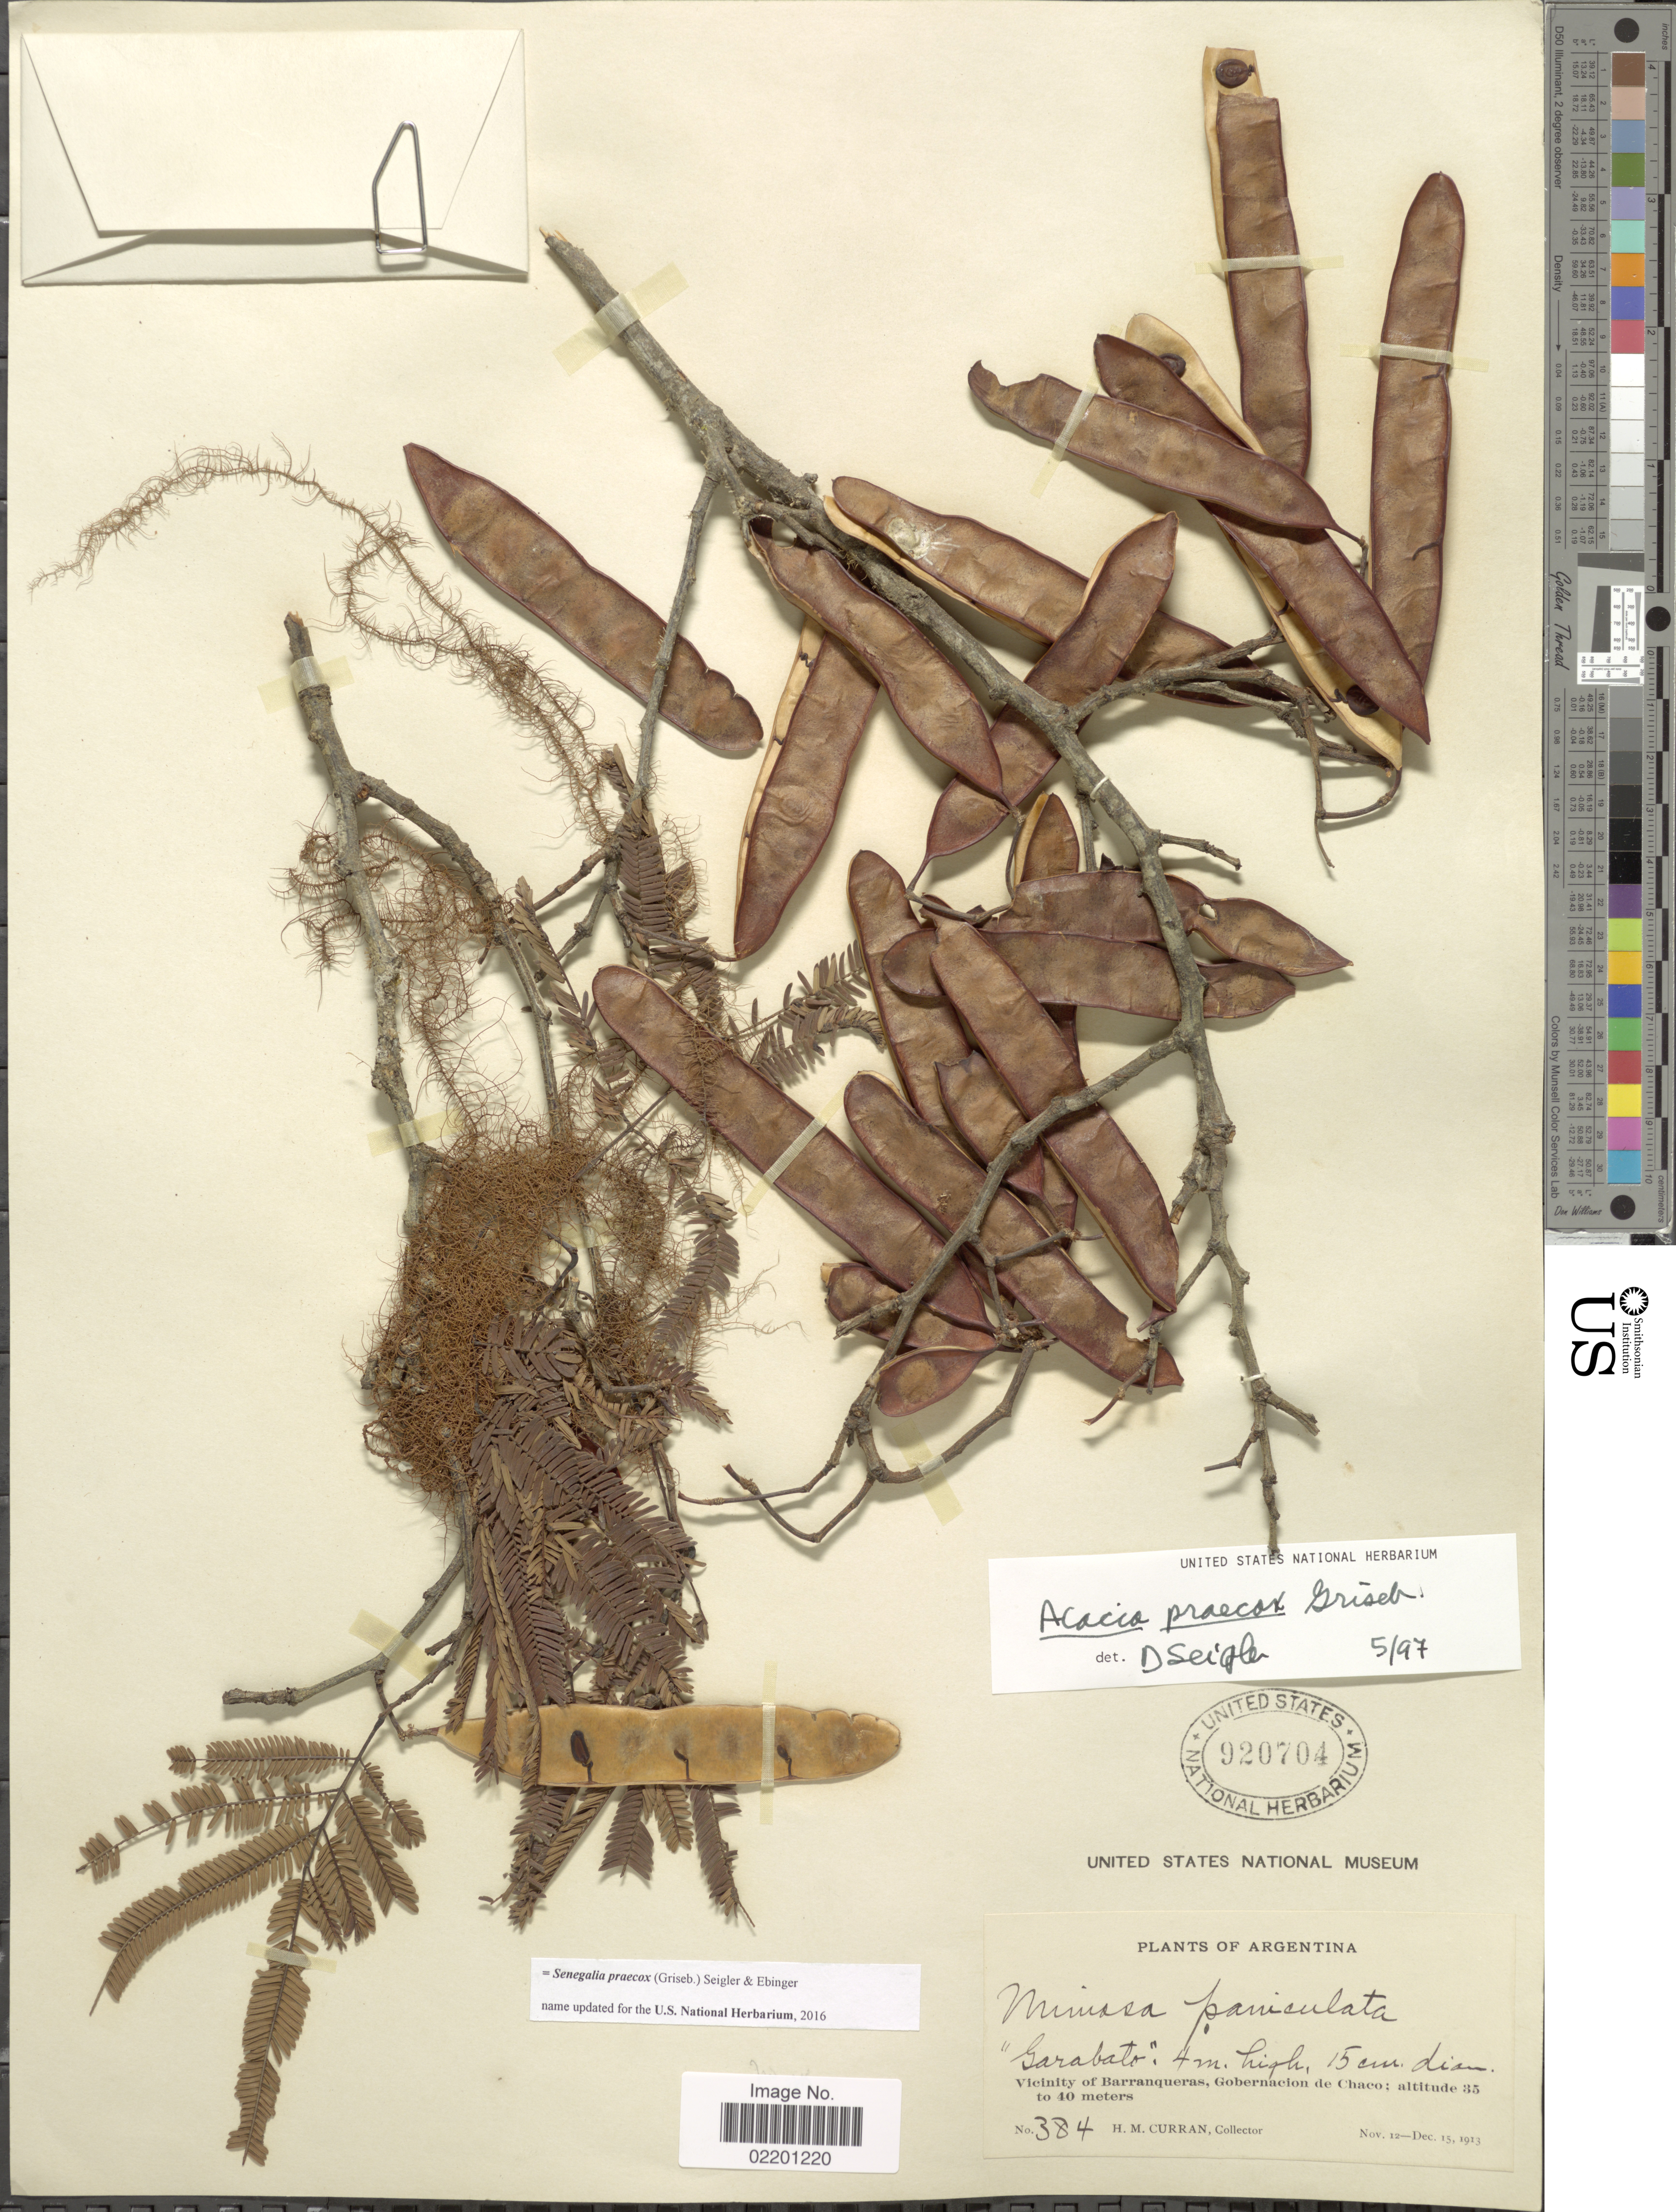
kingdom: Plantae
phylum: Tracheophyta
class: Magnoliopsida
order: Fabales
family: Fabaceae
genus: Senegalia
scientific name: Senegalia praecox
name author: (Griseb.) Seigler & Ebinger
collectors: H. M. Curran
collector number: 384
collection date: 1913-11-12/1913-12-15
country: Argentina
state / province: Chaco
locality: Vicinity of Barranqueras, Gobernacion de Chaco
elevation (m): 35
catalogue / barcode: US 920704